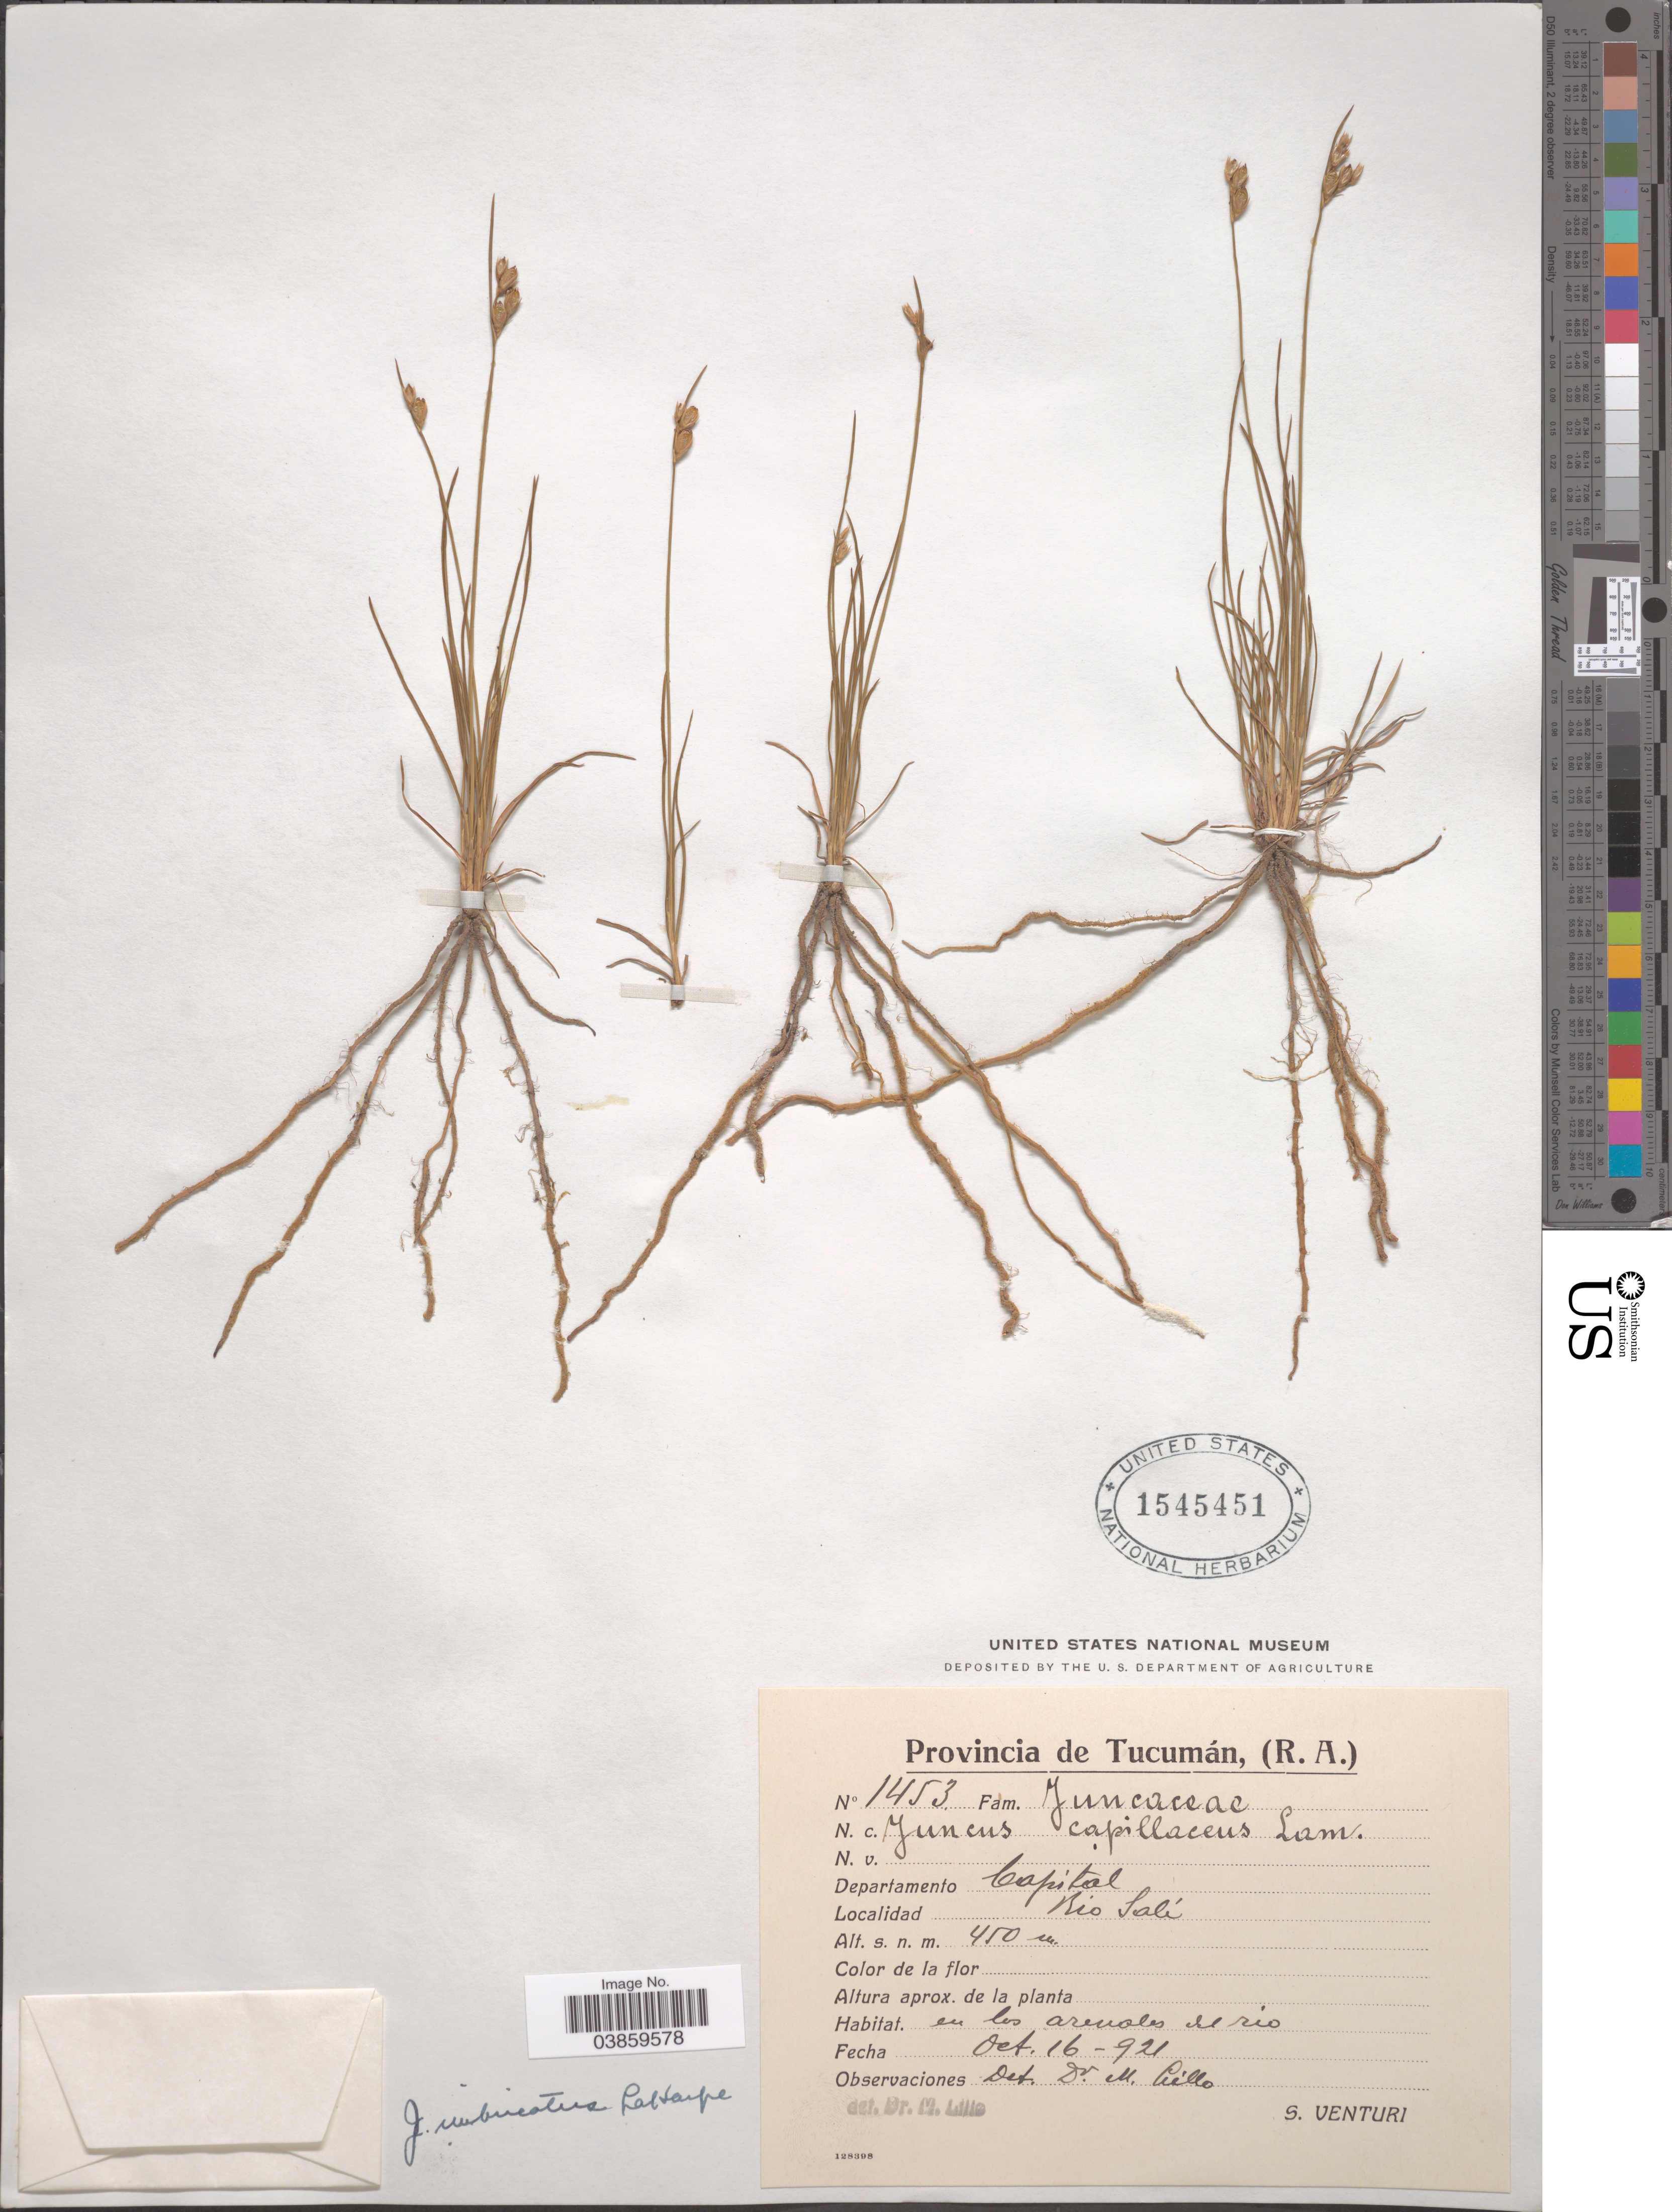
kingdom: Plantae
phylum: Tracheophyta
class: Liliopsida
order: Poales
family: Juncaceae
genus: Juncus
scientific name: Juncus imbricatus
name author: Laharpe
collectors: S. Venturi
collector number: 1453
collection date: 1921-10-16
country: Argentina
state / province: Tucuman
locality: Departamento Capital. Rio Salí.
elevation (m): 450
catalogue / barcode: US 1545451